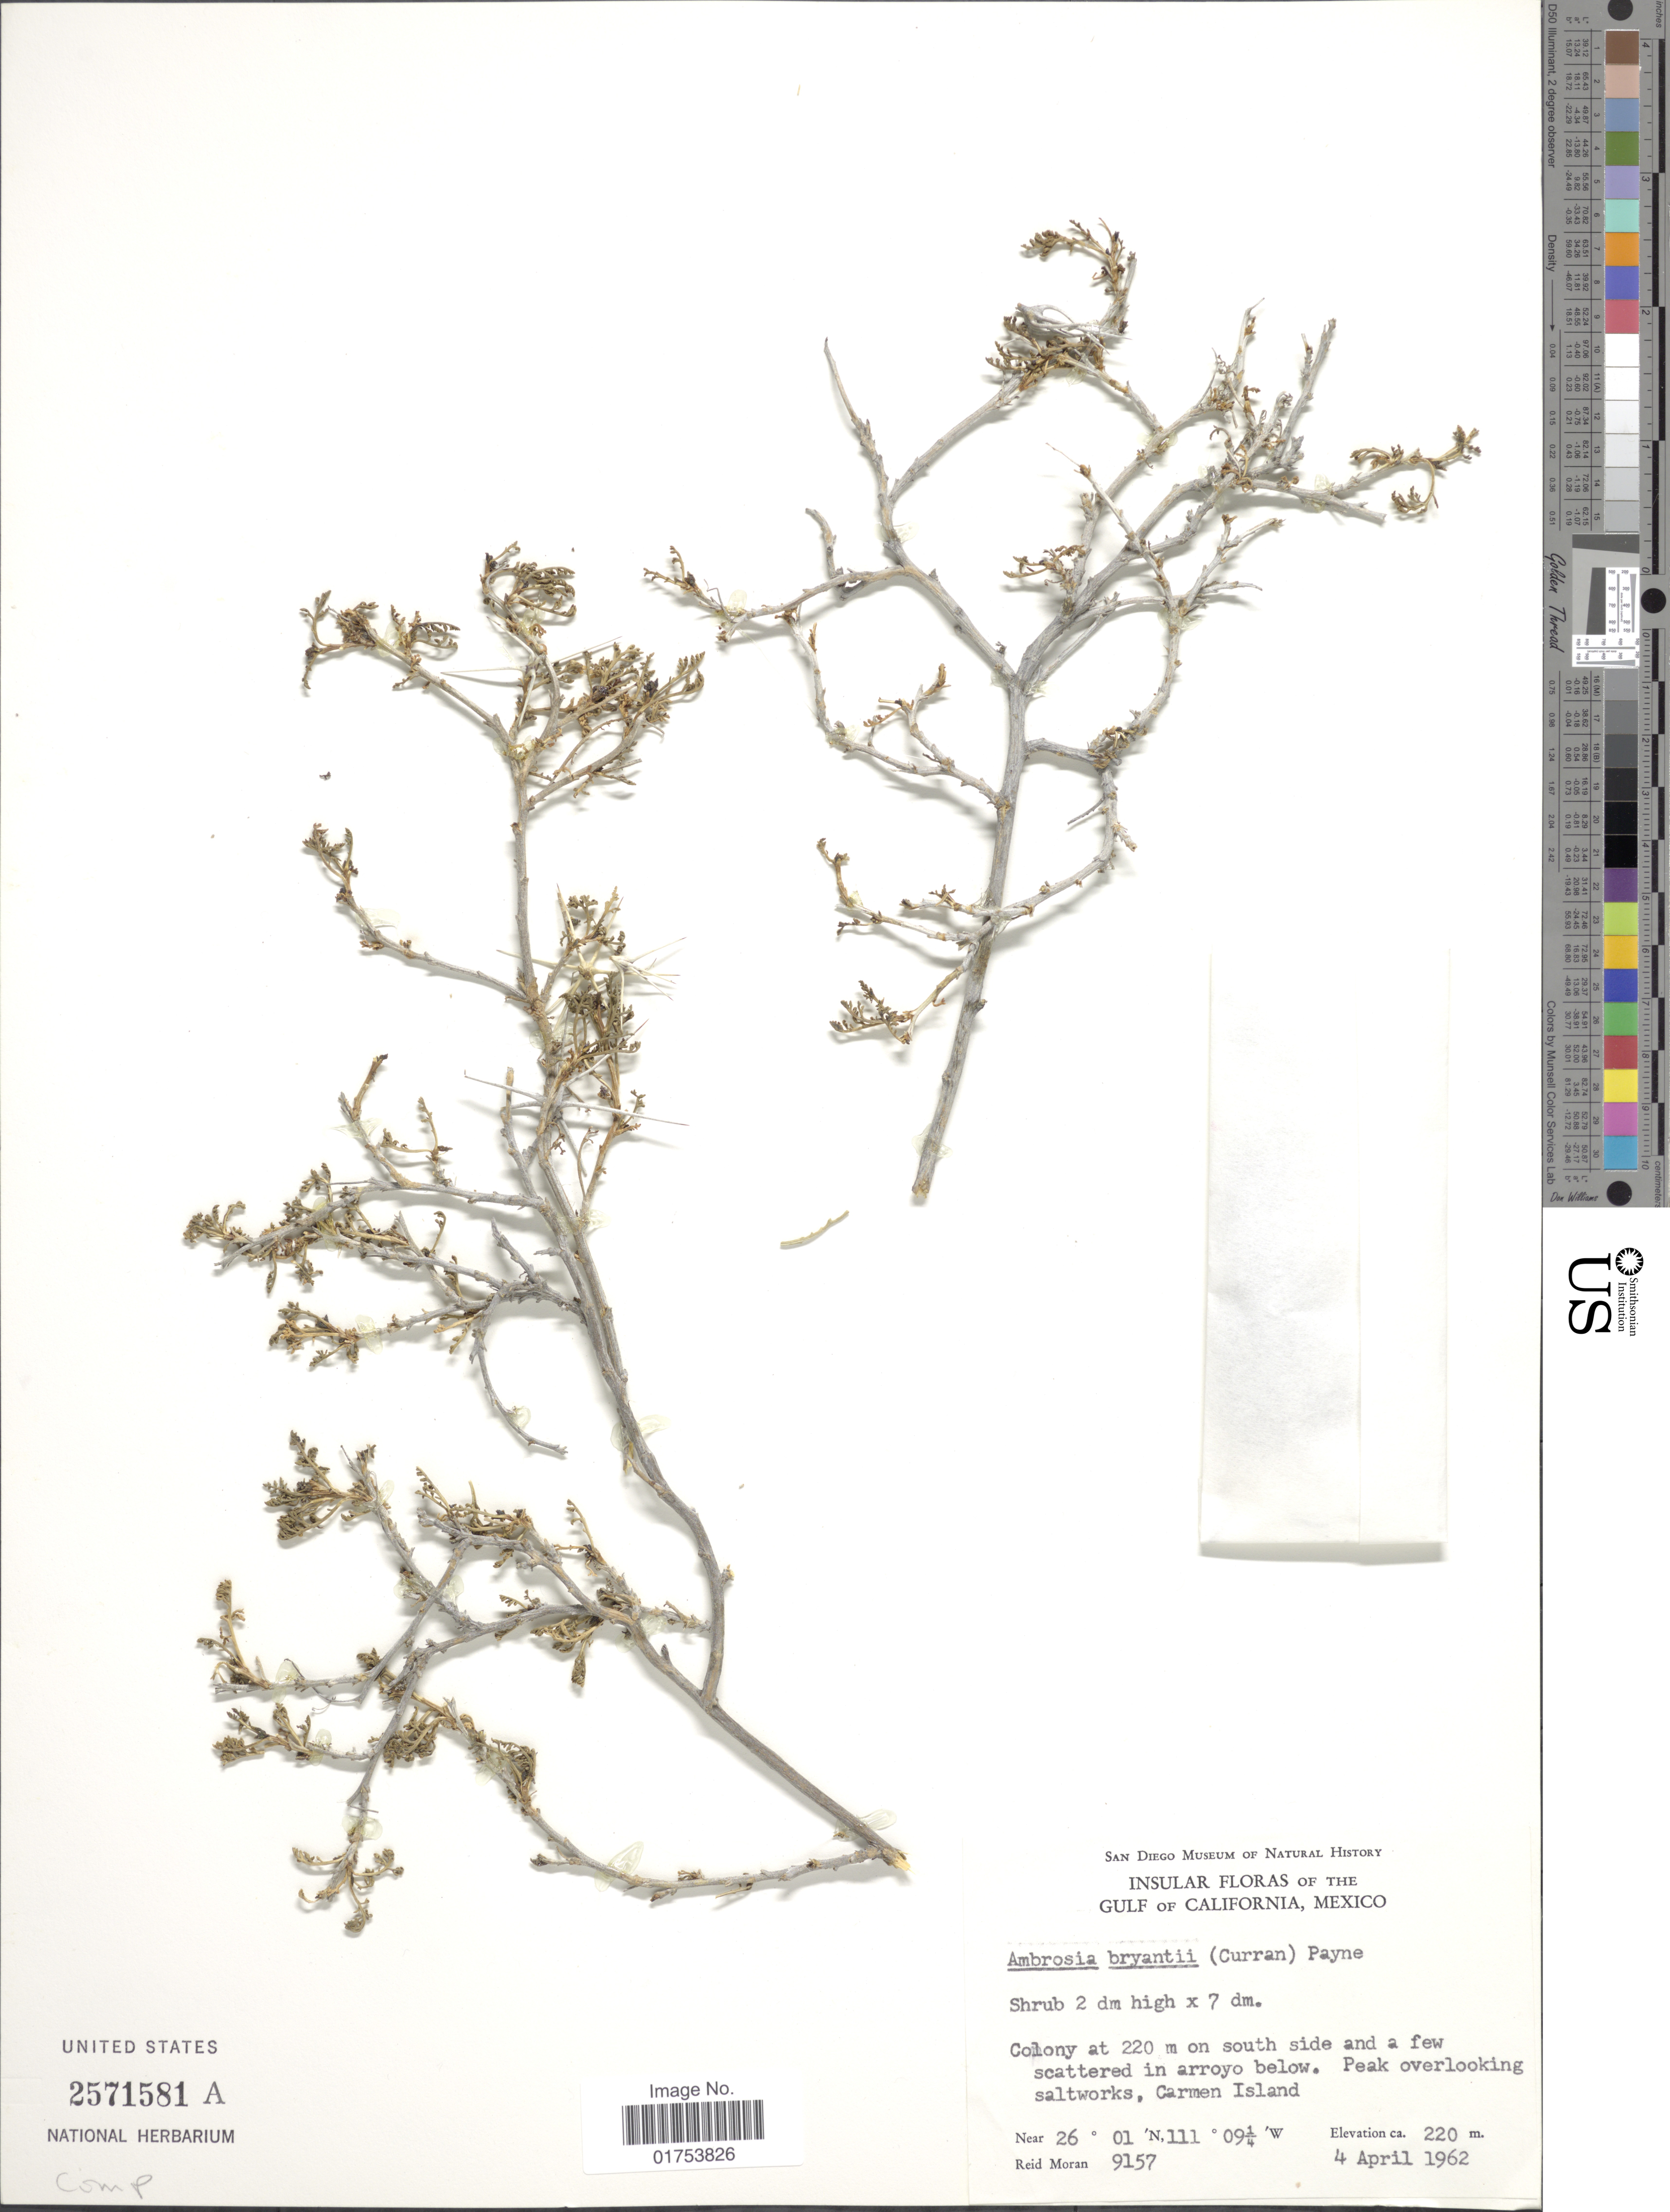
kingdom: Plantae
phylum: Tracheophyta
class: Magnoliopsida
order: Asterales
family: Asteraceae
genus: Ambrosia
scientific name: Ambrosia bryantii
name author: (Curran) W.W.Payne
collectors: R. V. Moran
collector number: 9157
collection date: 1962-04-04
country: Mexico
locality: Gulf of California, Colony at 220 m on south side and a few scattered in arroyo below. Peak overlooking saltworks, Carmen Island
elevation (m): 220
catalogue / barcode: US 2571581A